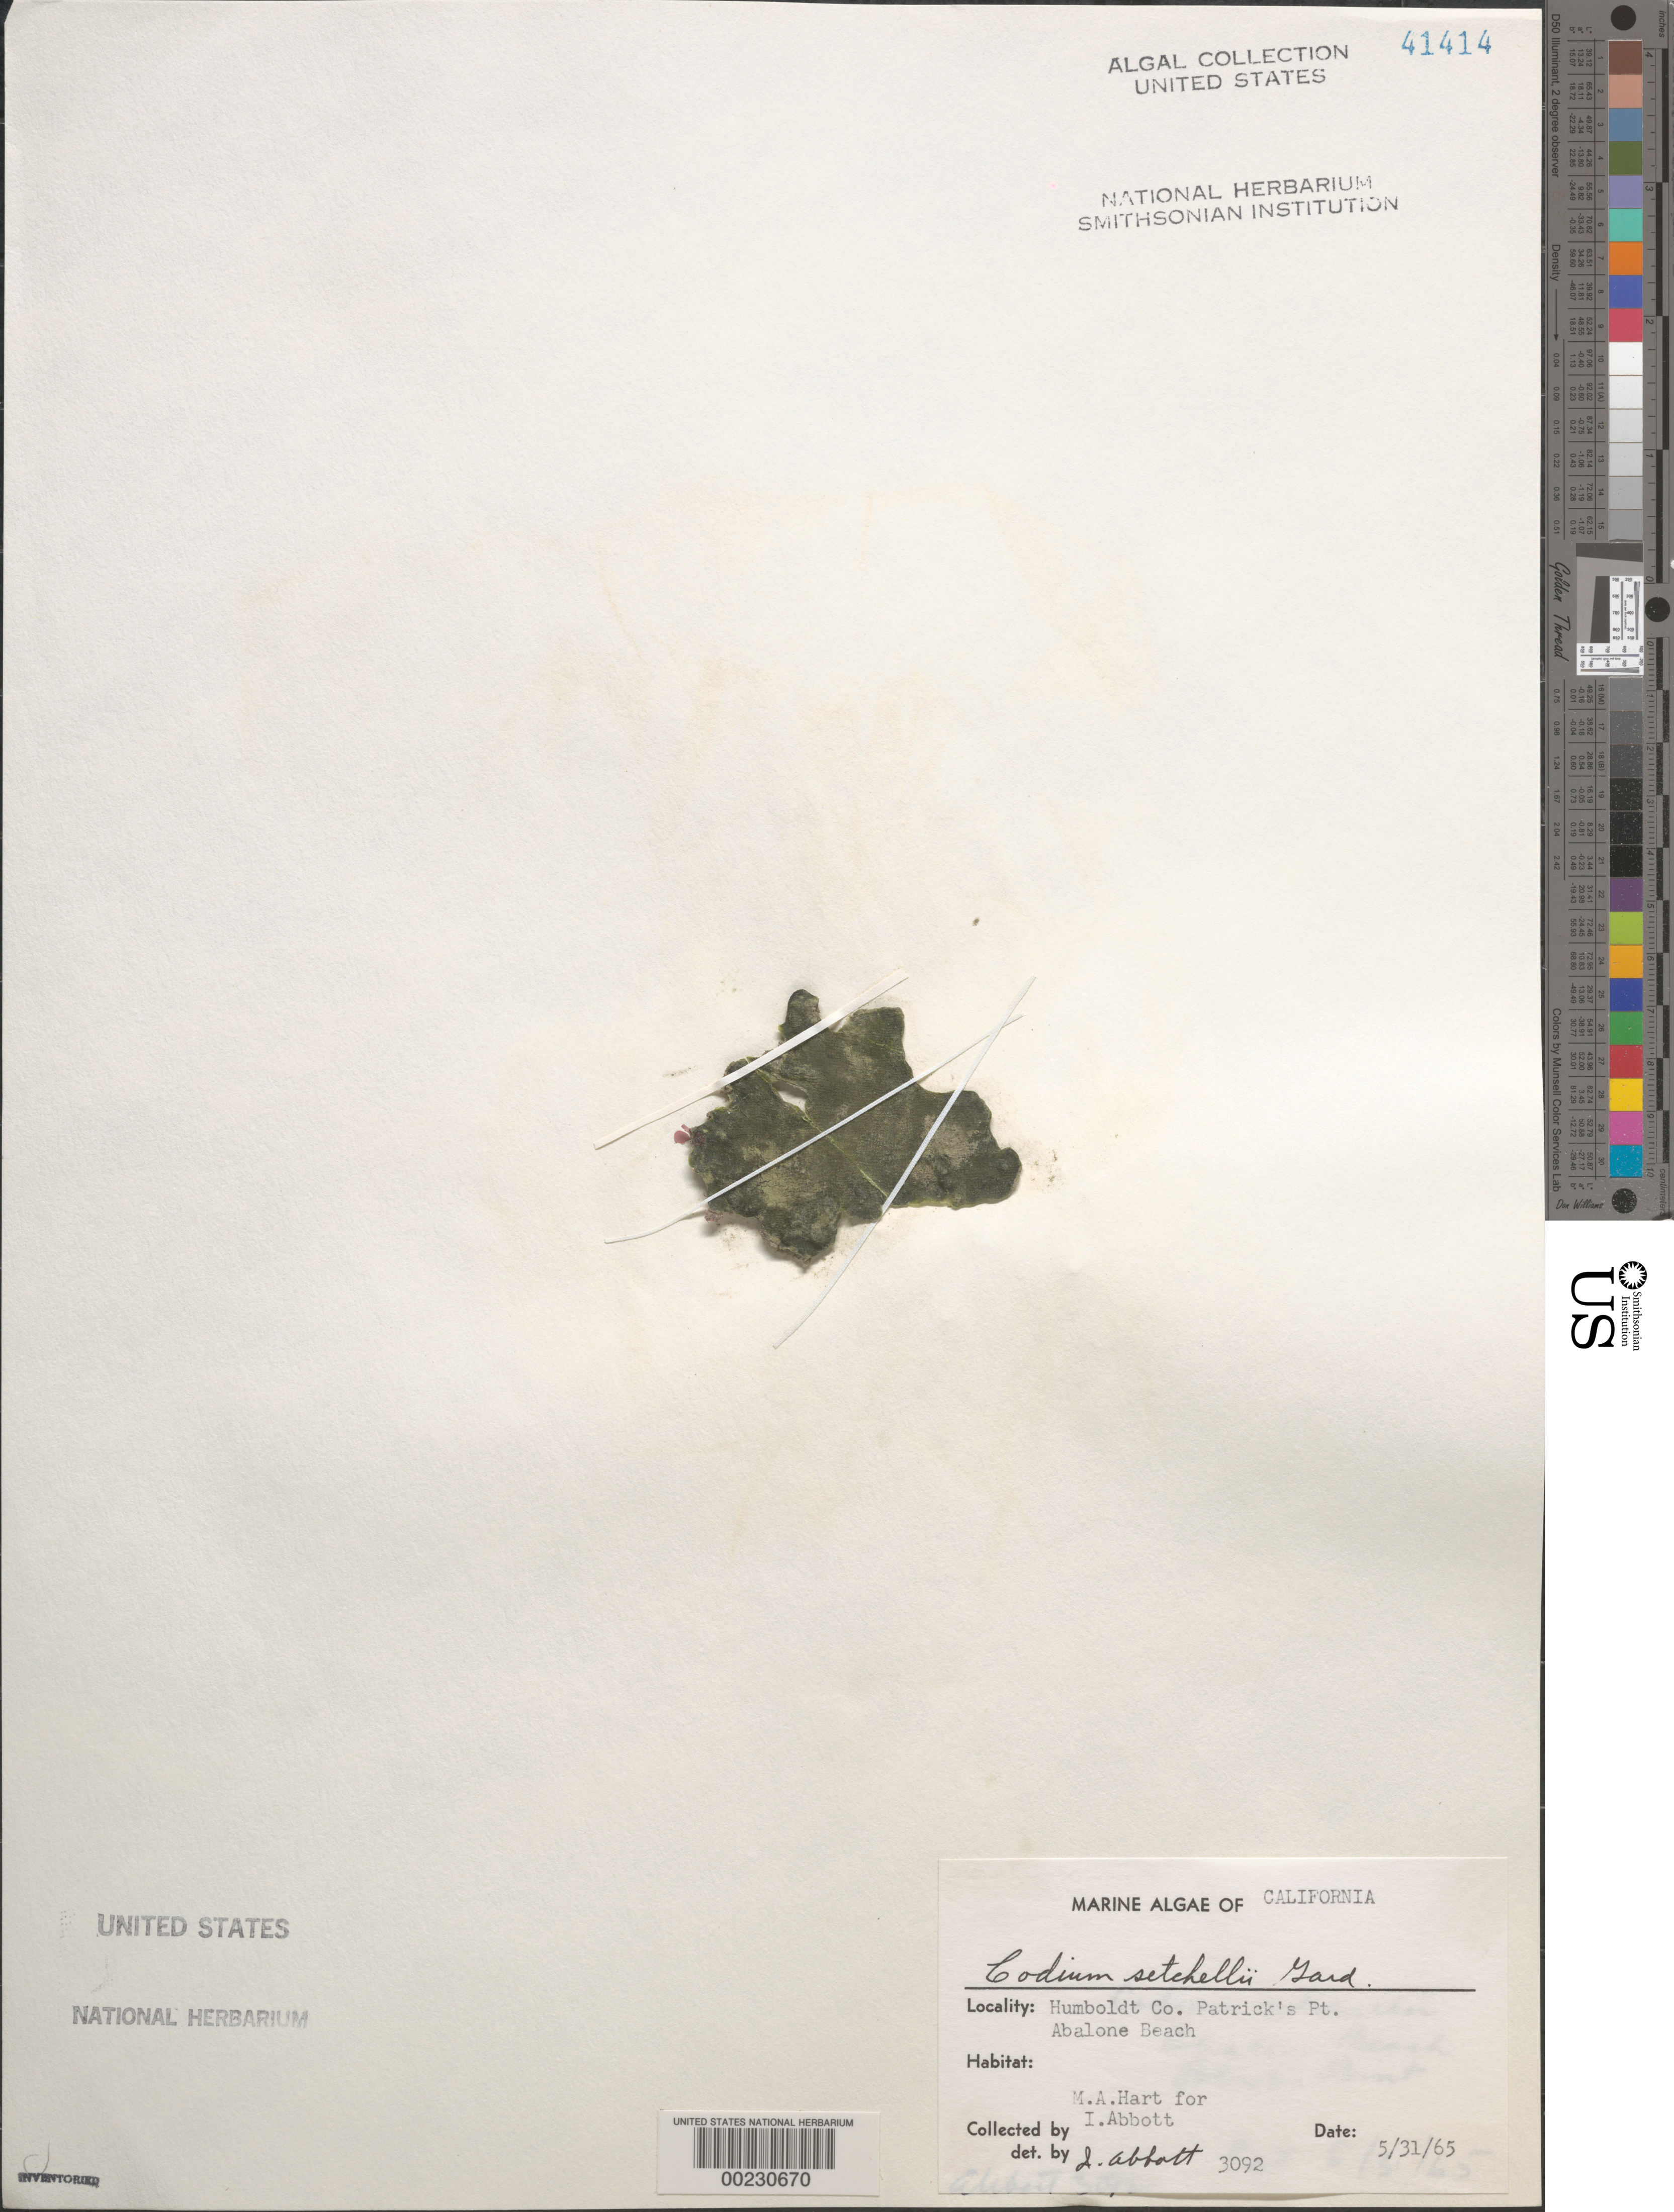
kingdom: Plantae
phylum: Chlorophyta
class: Ulvophyceae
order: Bryopsidales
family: Codiaceae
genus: Codium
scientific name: Codium setchellii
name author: N.L. Gardner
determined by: Abbott, Isabella A.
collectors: M. A. Hart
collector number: IAA 3092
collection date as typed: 31 May 1965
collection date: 1965-05-31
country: United States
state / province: California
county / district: Humboldt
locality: Patrick's Point, Abalone Beach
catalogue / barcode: US 41414